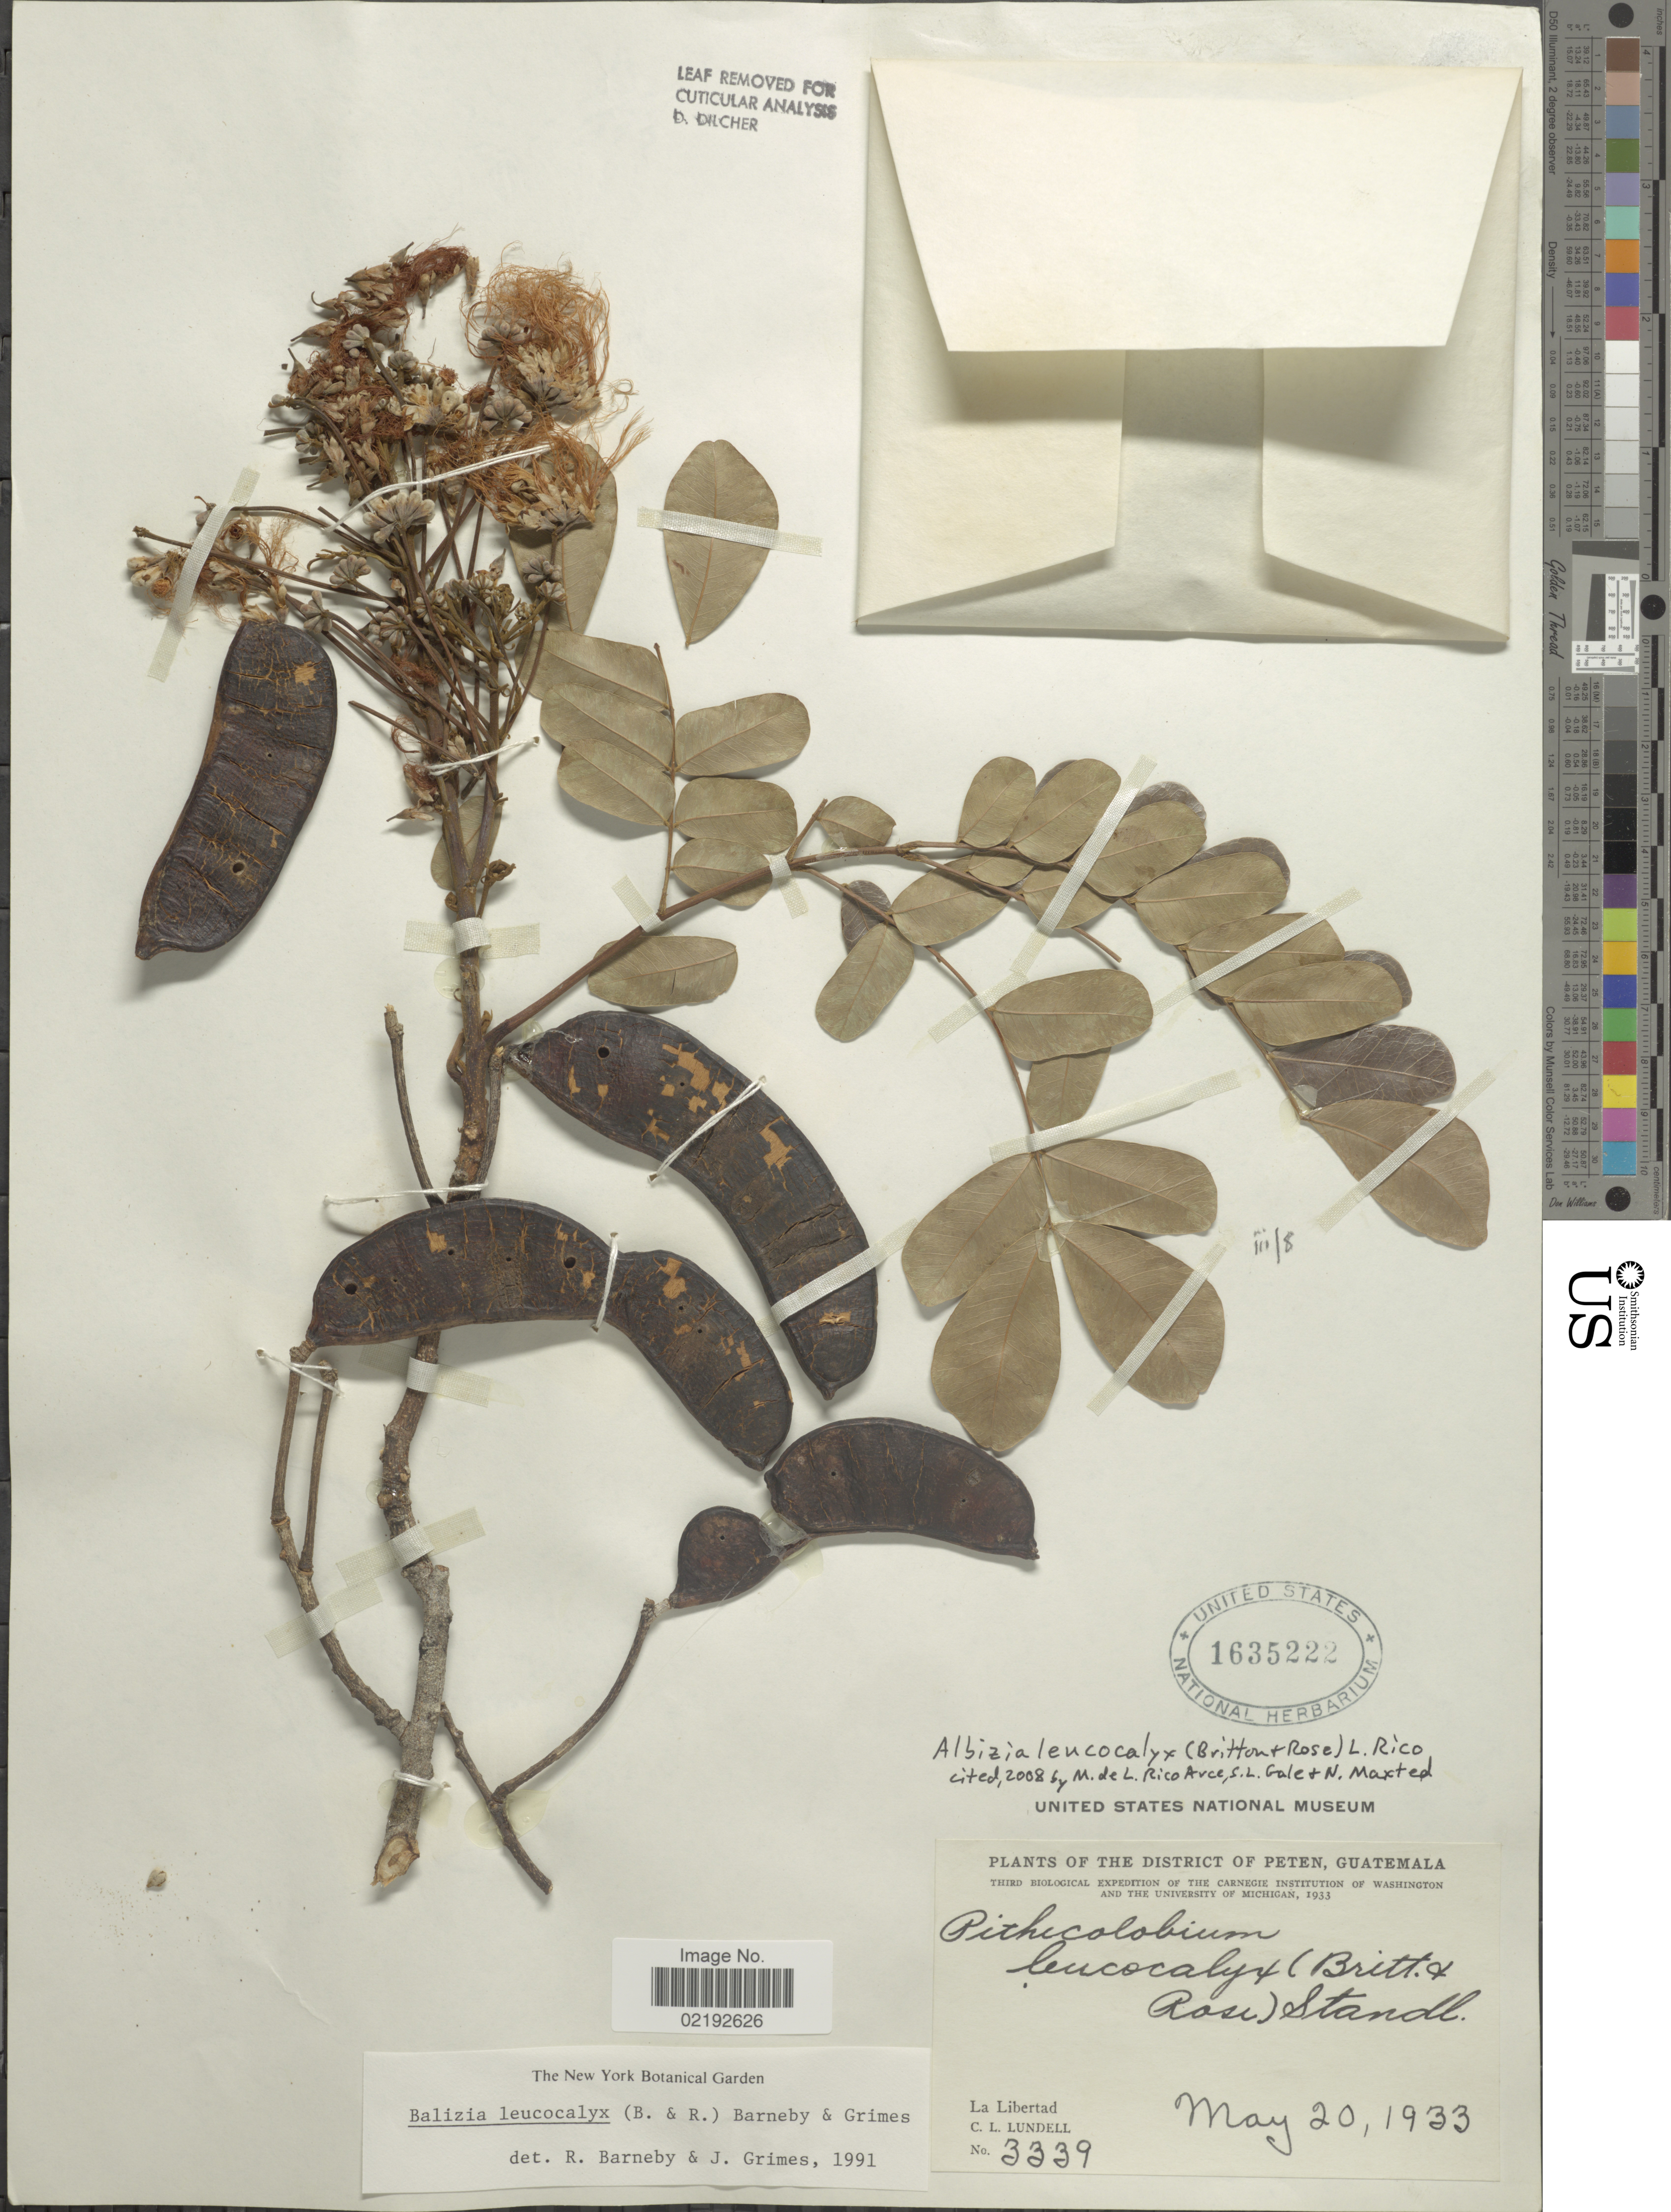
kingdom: Plantae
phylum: Tracheophyta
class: Magnoliopsida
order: Fabales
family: Fabaceae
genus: Hydrochorea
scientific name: Hydrochorea leucocalyx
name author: (Britton & Rose) Iganci et al.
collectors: C. L. Lundell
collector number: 3339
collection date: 1933-05-20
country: Guatemala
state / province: El Petén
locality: La Libertad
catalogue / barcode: US 1635222